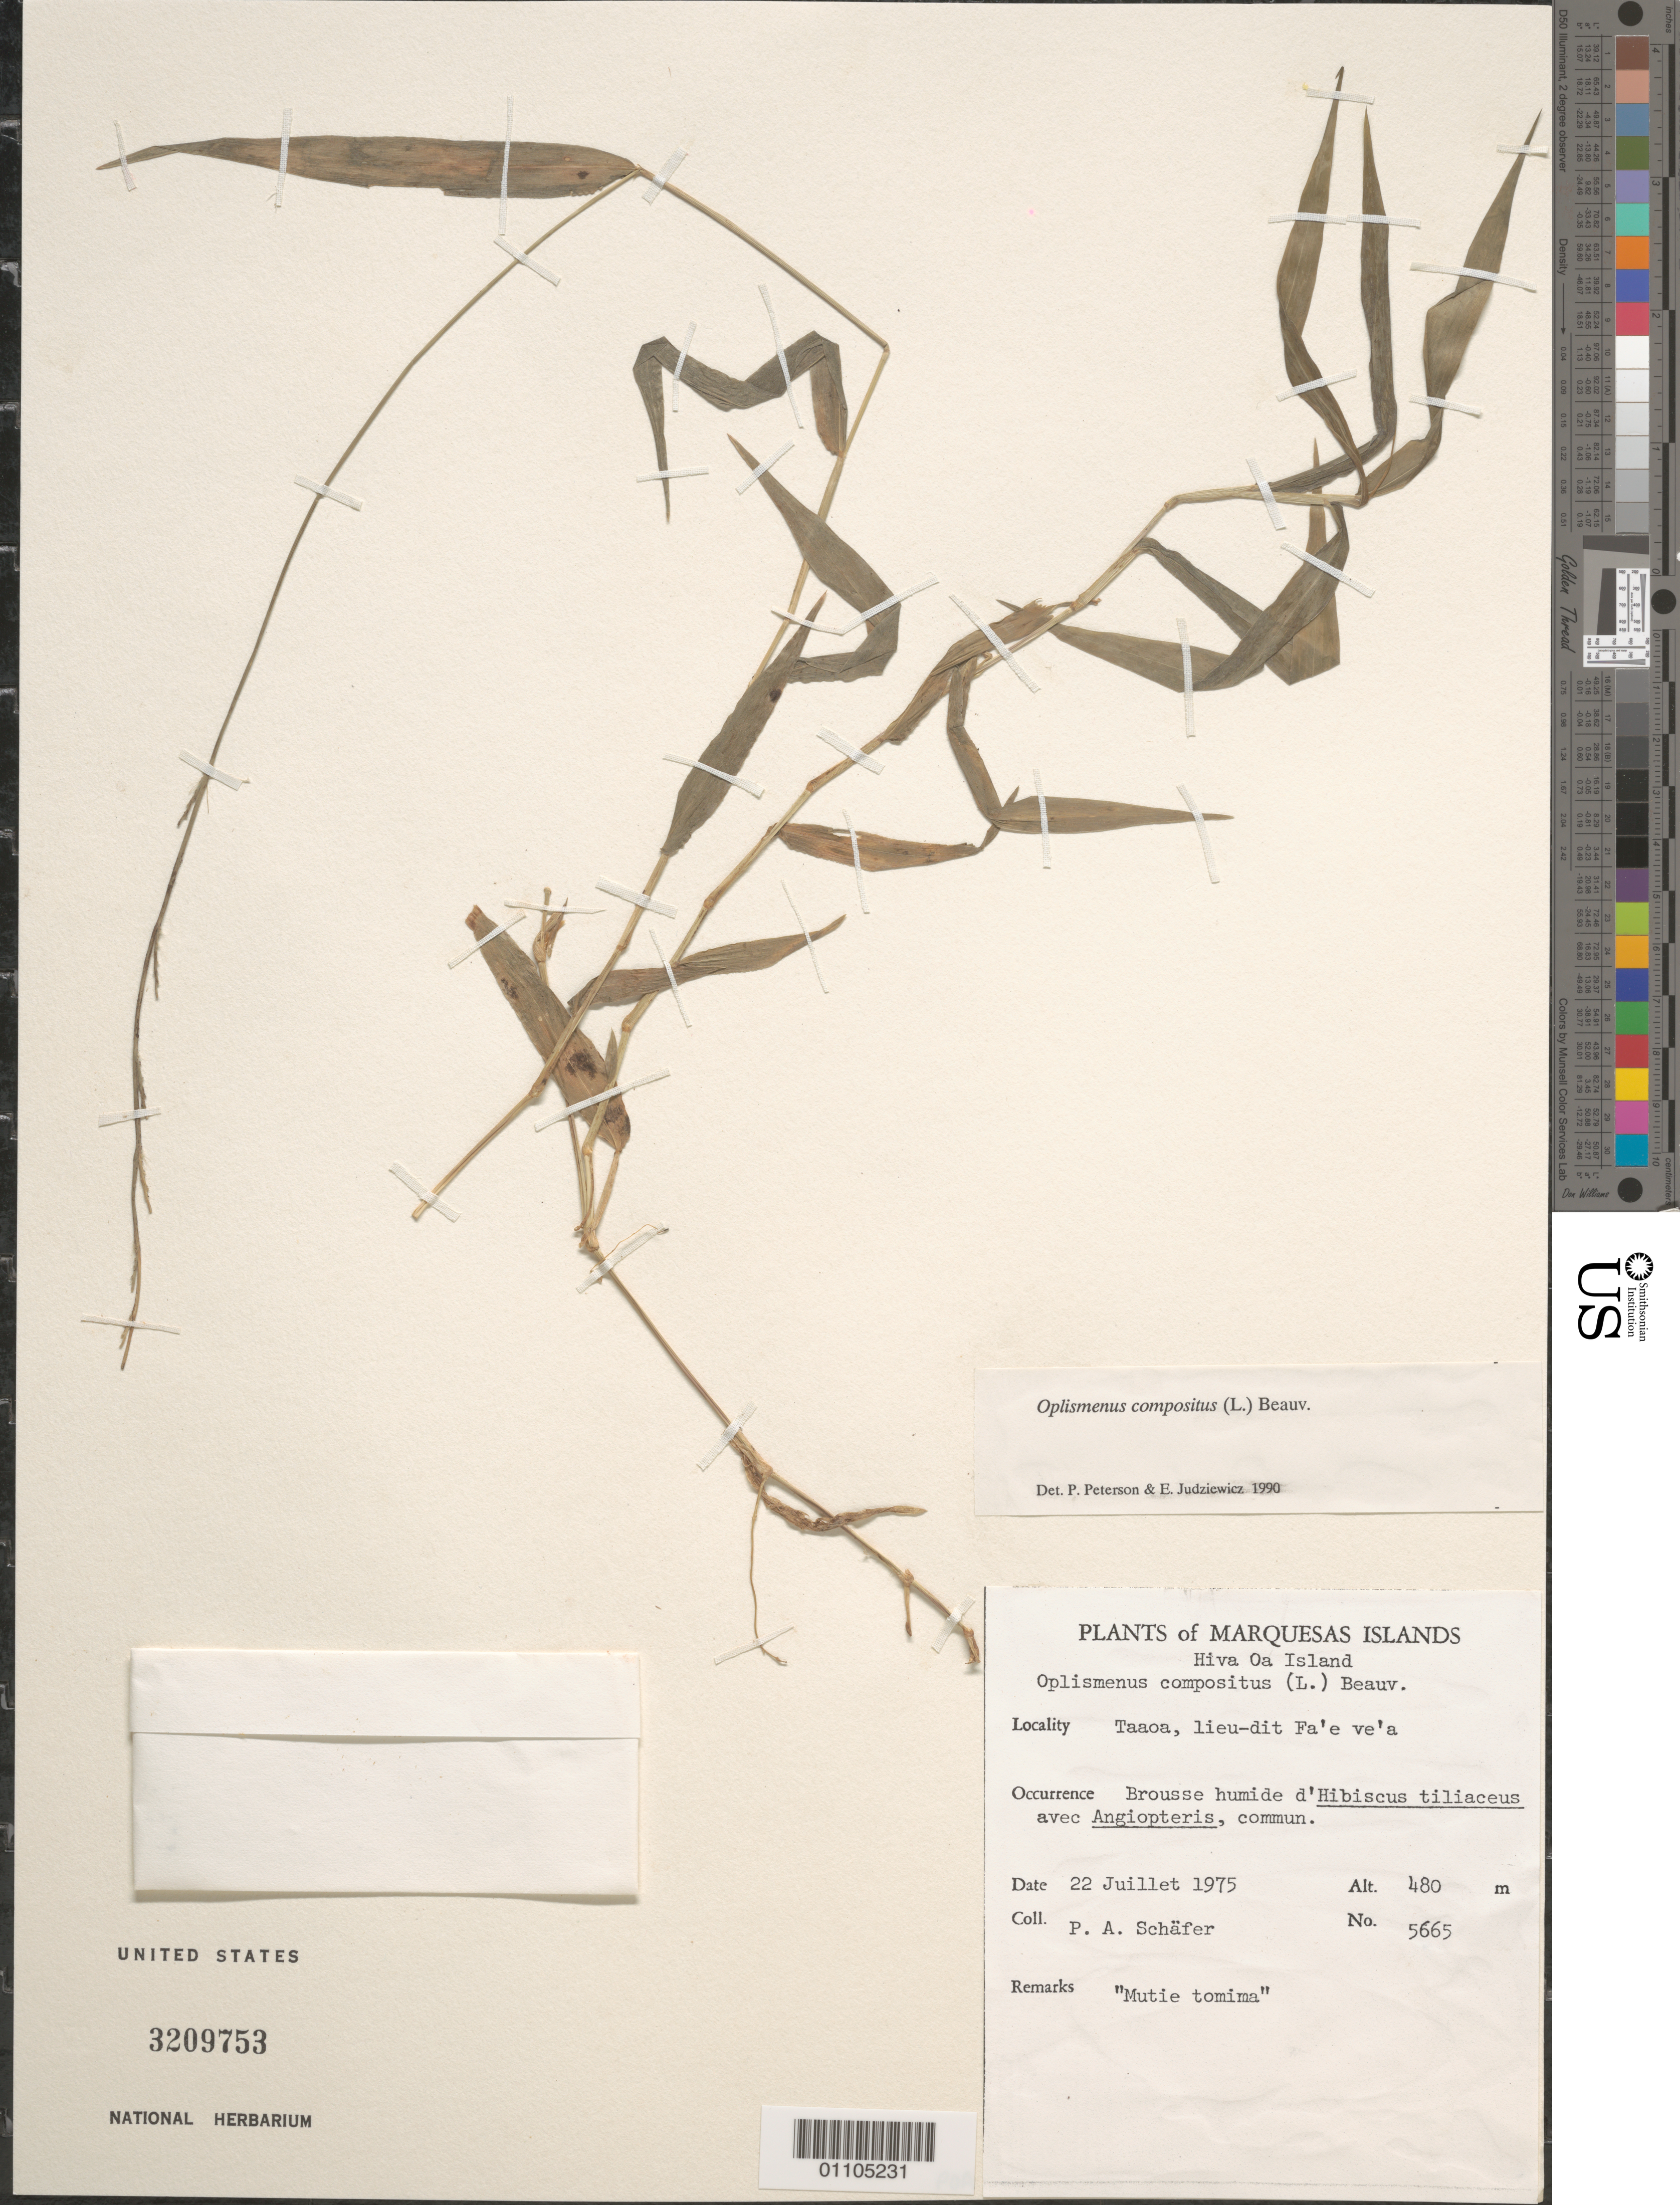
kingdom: Plantae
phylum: Tracheophyta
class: Liliopsida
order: Poales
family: Poaceae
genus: Oplismenus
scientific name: Oplismenus compositus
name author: (L.) P. Beauv.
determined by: Peterson, P. M.; Judziewicz, E. J.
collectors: P. A. Schäfer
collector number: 5665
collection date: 1975-07-22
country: French Polynesia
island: Hiva Oa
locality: Taaoa, lieu-dit Fa'e ve'a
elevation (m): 480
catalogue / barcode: US 3209753